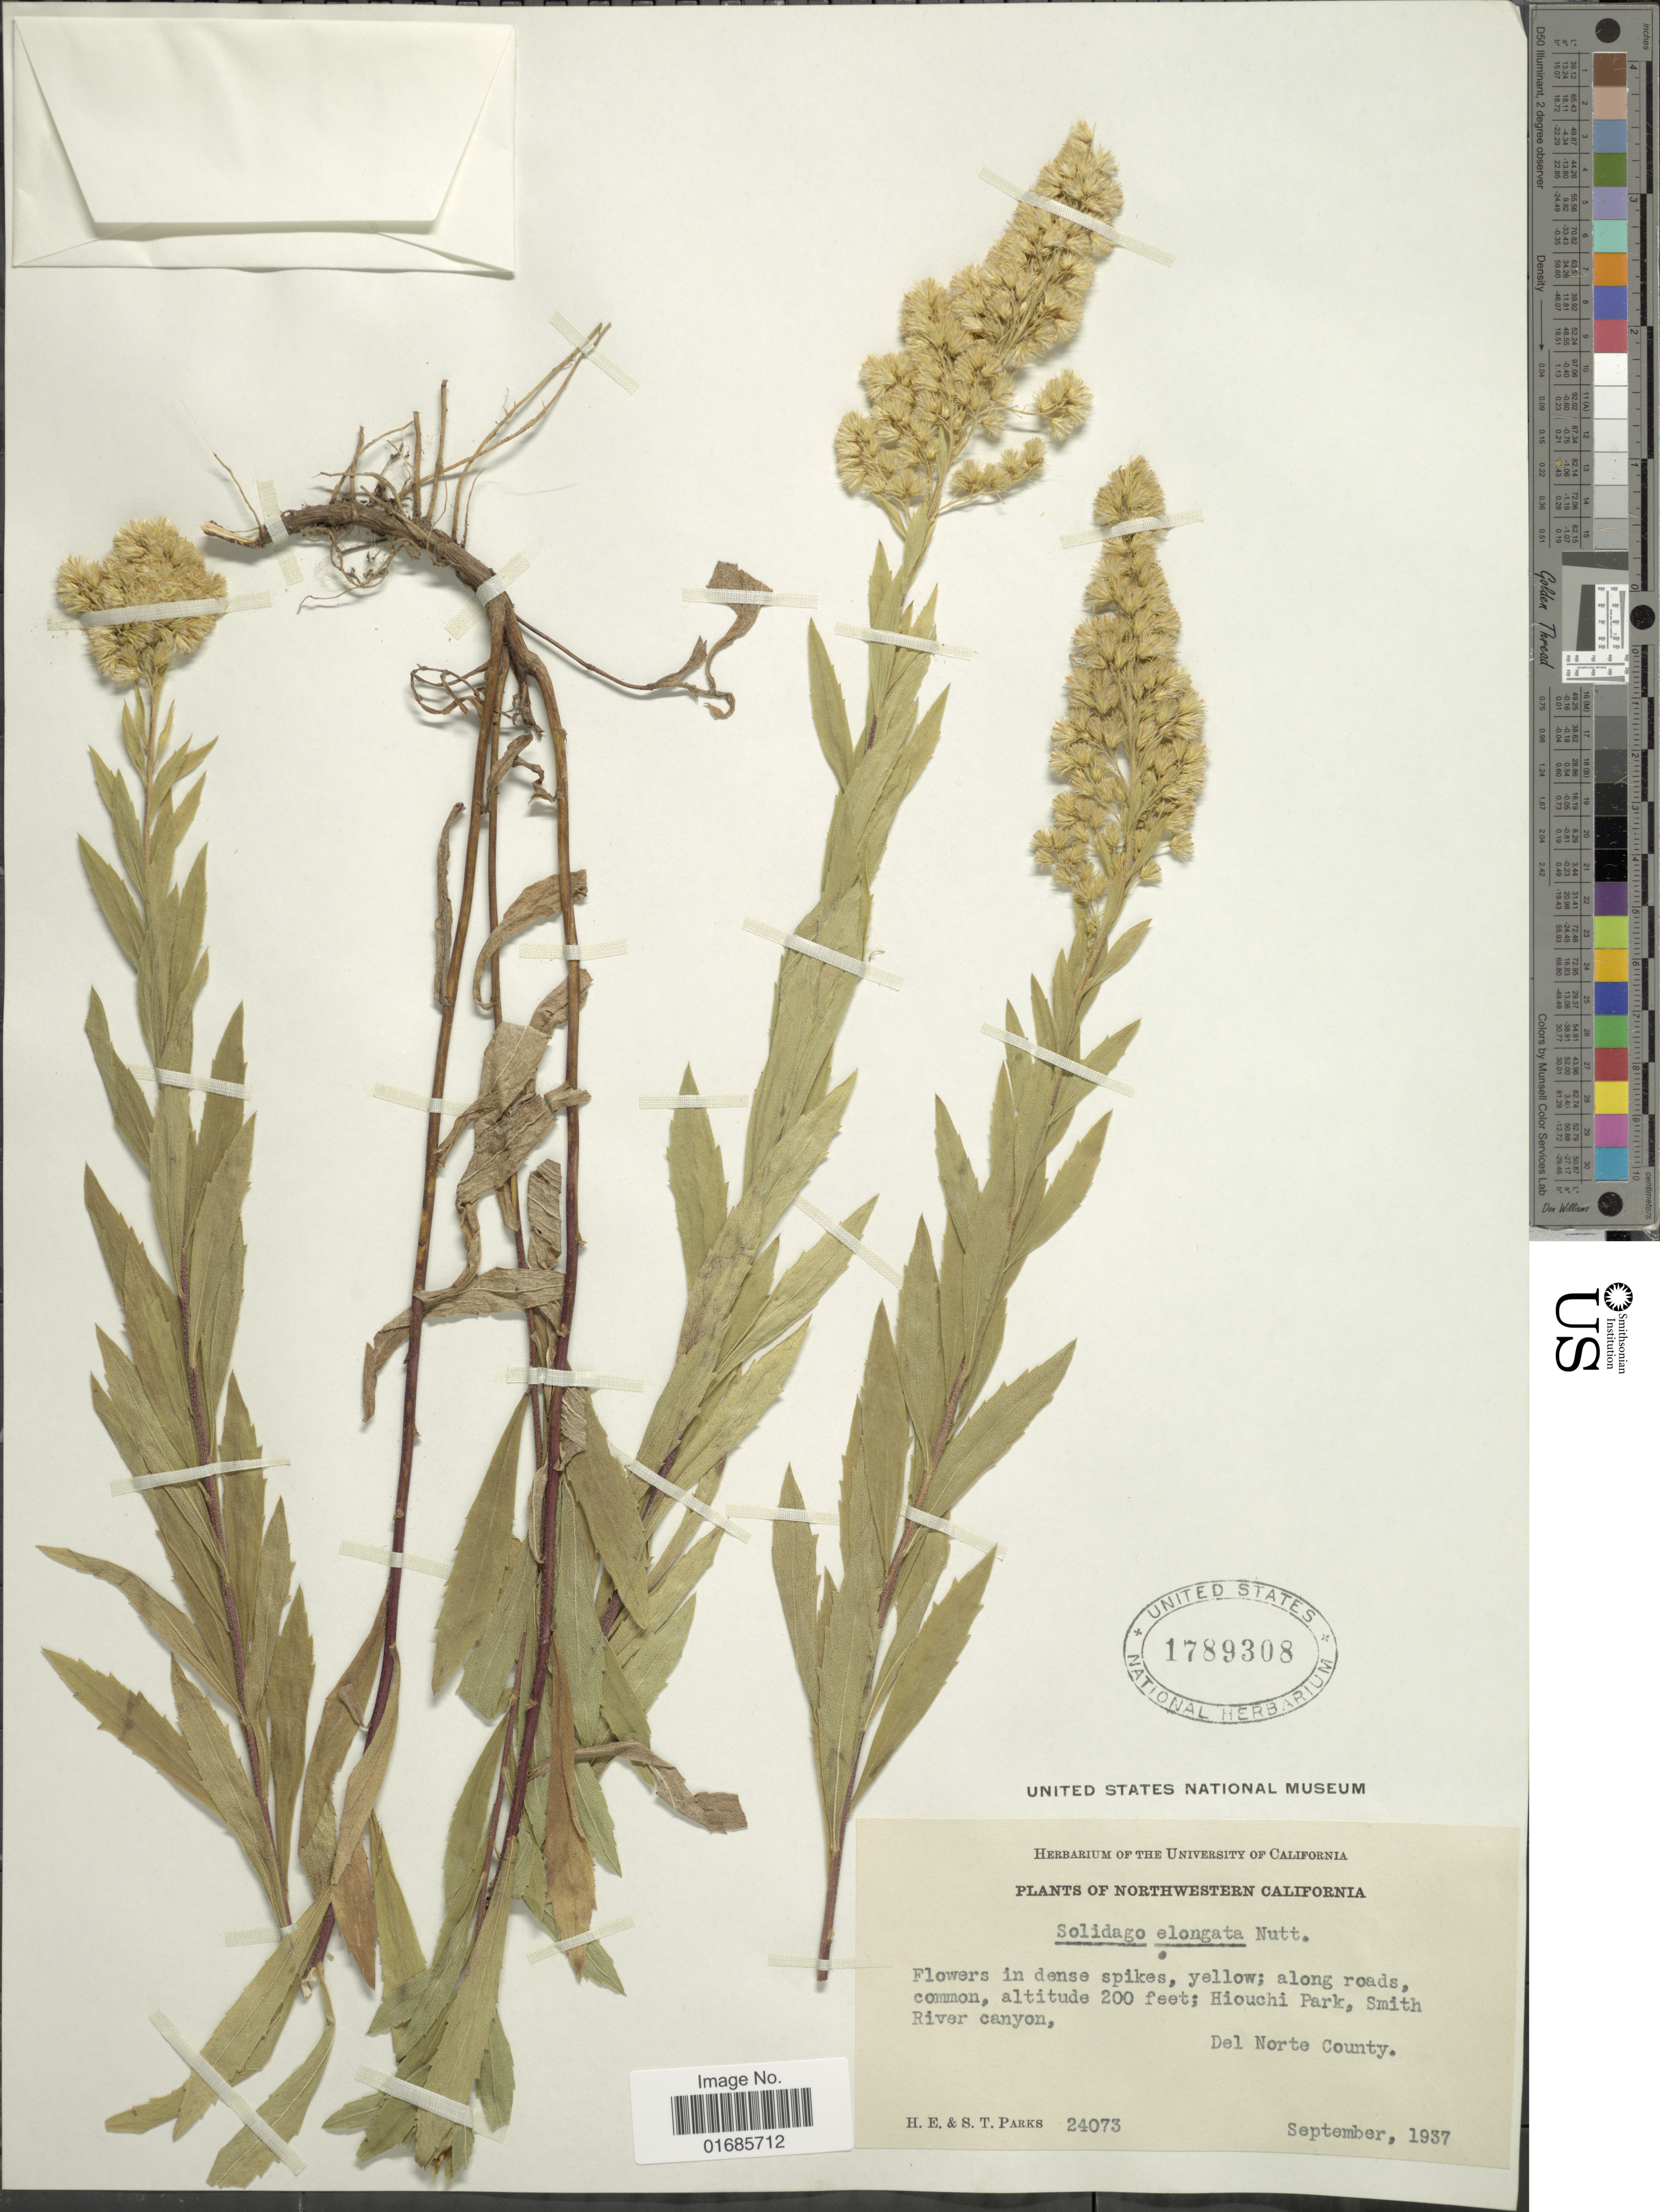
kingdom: Plantae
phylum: Tracheophyta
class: Magnoliopsida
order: Asterales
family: Asteraceae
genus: Solidago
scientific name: Solidago canadensis var. salebrosa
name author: (Piper) M.E. Jones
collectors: H. E. Parks & S. Parks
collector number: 24073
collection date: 1937-09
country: United States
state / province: California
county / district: Del Norte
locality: Northwestern California, Hiouchi Park, Smith River canyon, Del Norte County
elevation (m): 61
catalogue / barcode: US 1789308